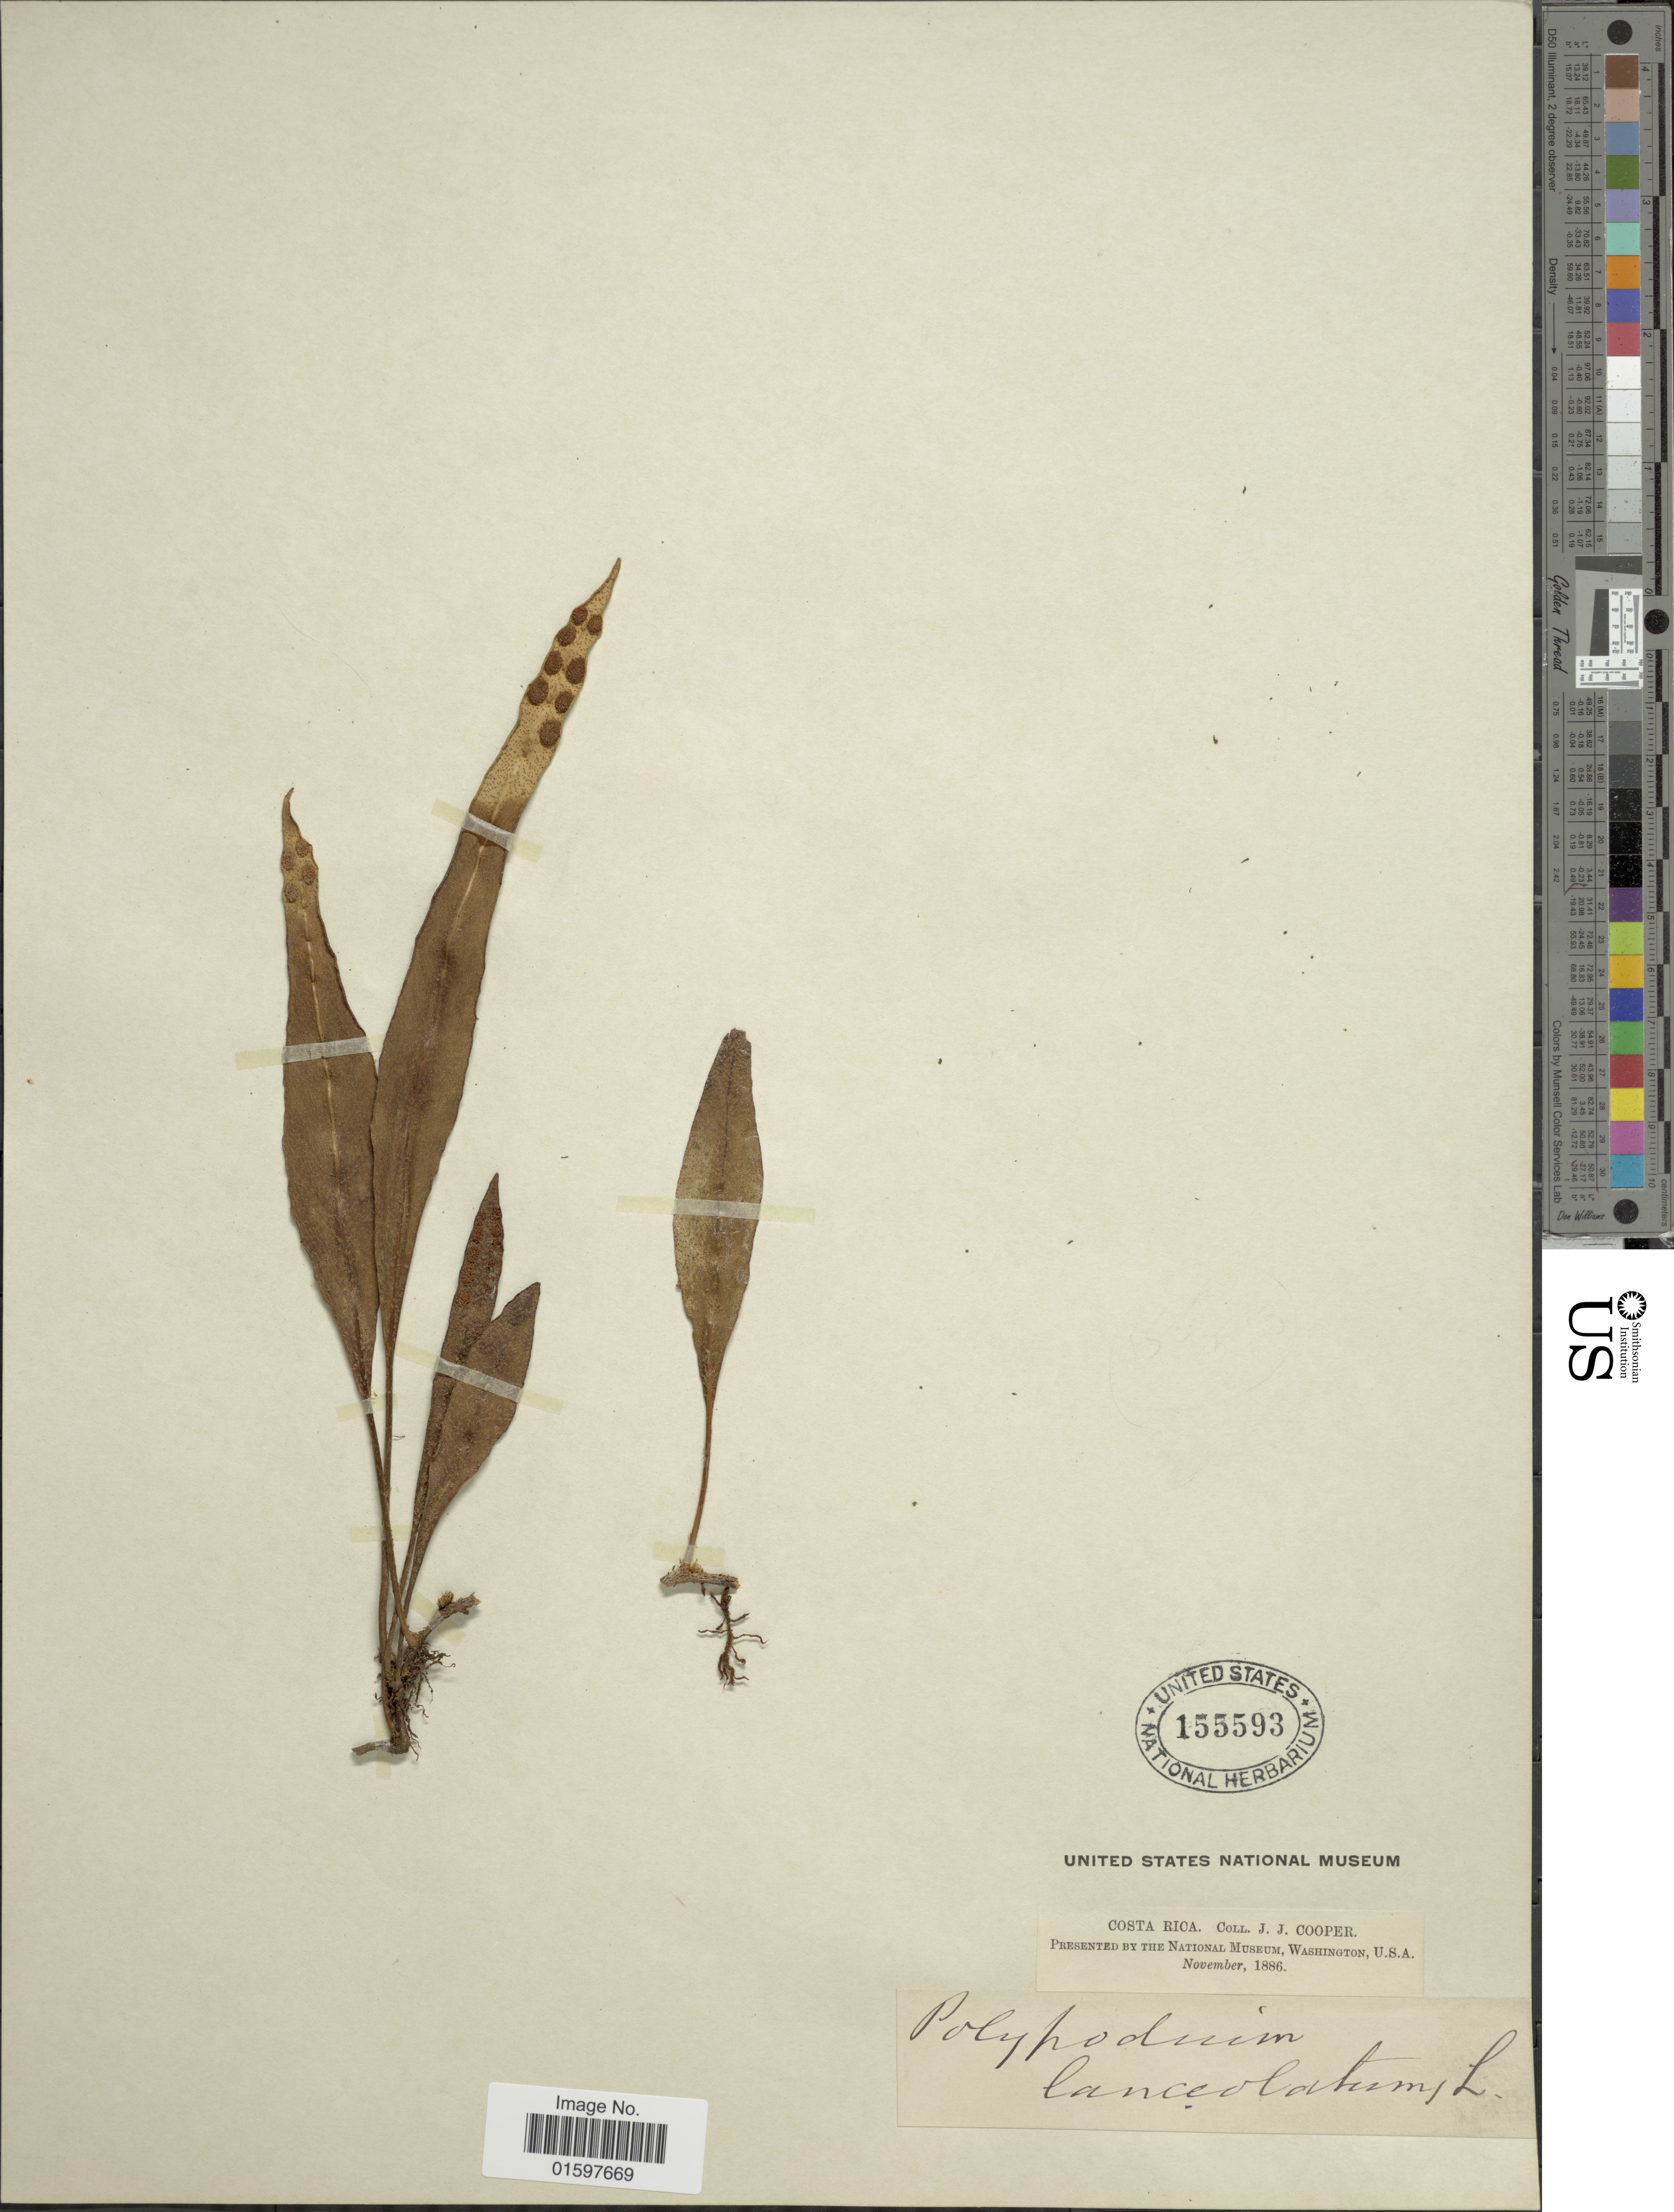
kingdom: Plantae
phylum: Tracheophyta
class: Polypodiopsida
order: Polypodiales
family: Polypodiaceae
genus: Pleopeltis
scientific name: Pleopeltis lanceolata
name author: Kaulf.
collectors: J. J. Cooper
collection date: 1886-11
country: Costa Rica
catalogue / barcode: US 155593